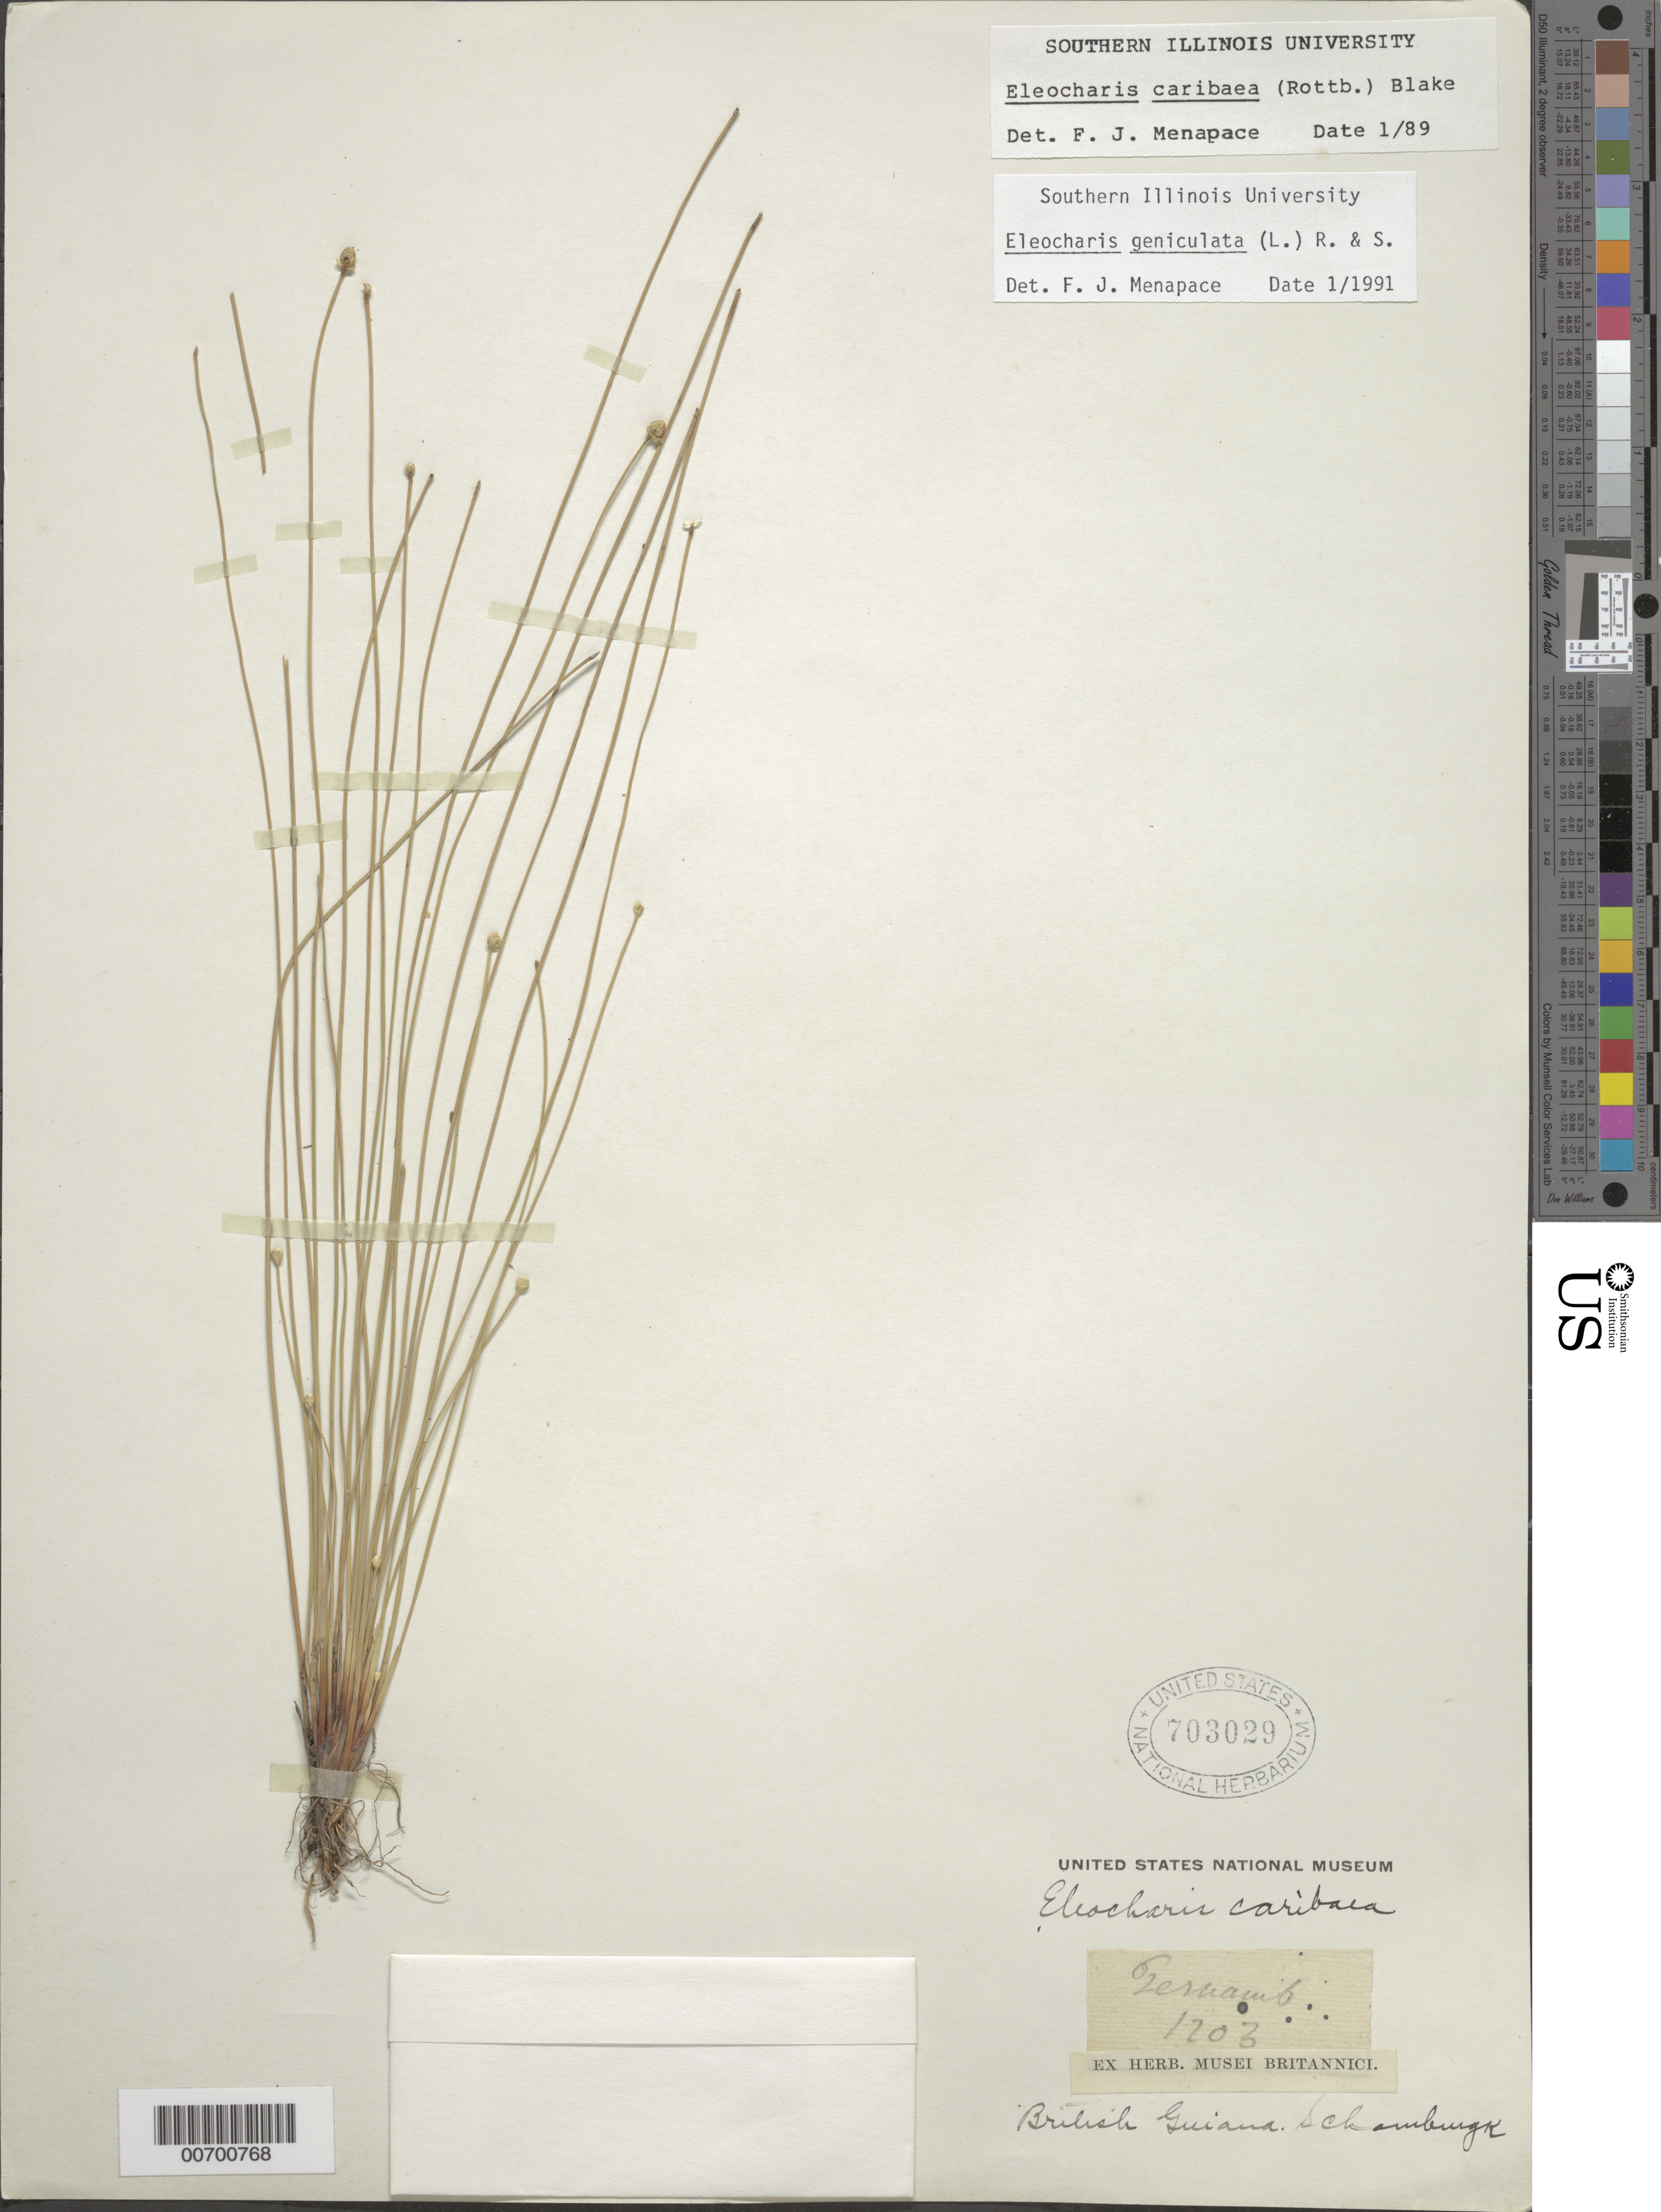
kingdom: Plantae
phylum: Tracheophyta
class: Liliopsida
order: Poales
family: Cyperaceae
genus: Eleocharis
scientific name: Eleocharis geniculata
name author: (L.) Roem. & Schult.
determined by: Menapace, F. J.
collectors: -- Schomburgk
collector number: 1203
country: Guyana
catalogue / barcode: US 703029